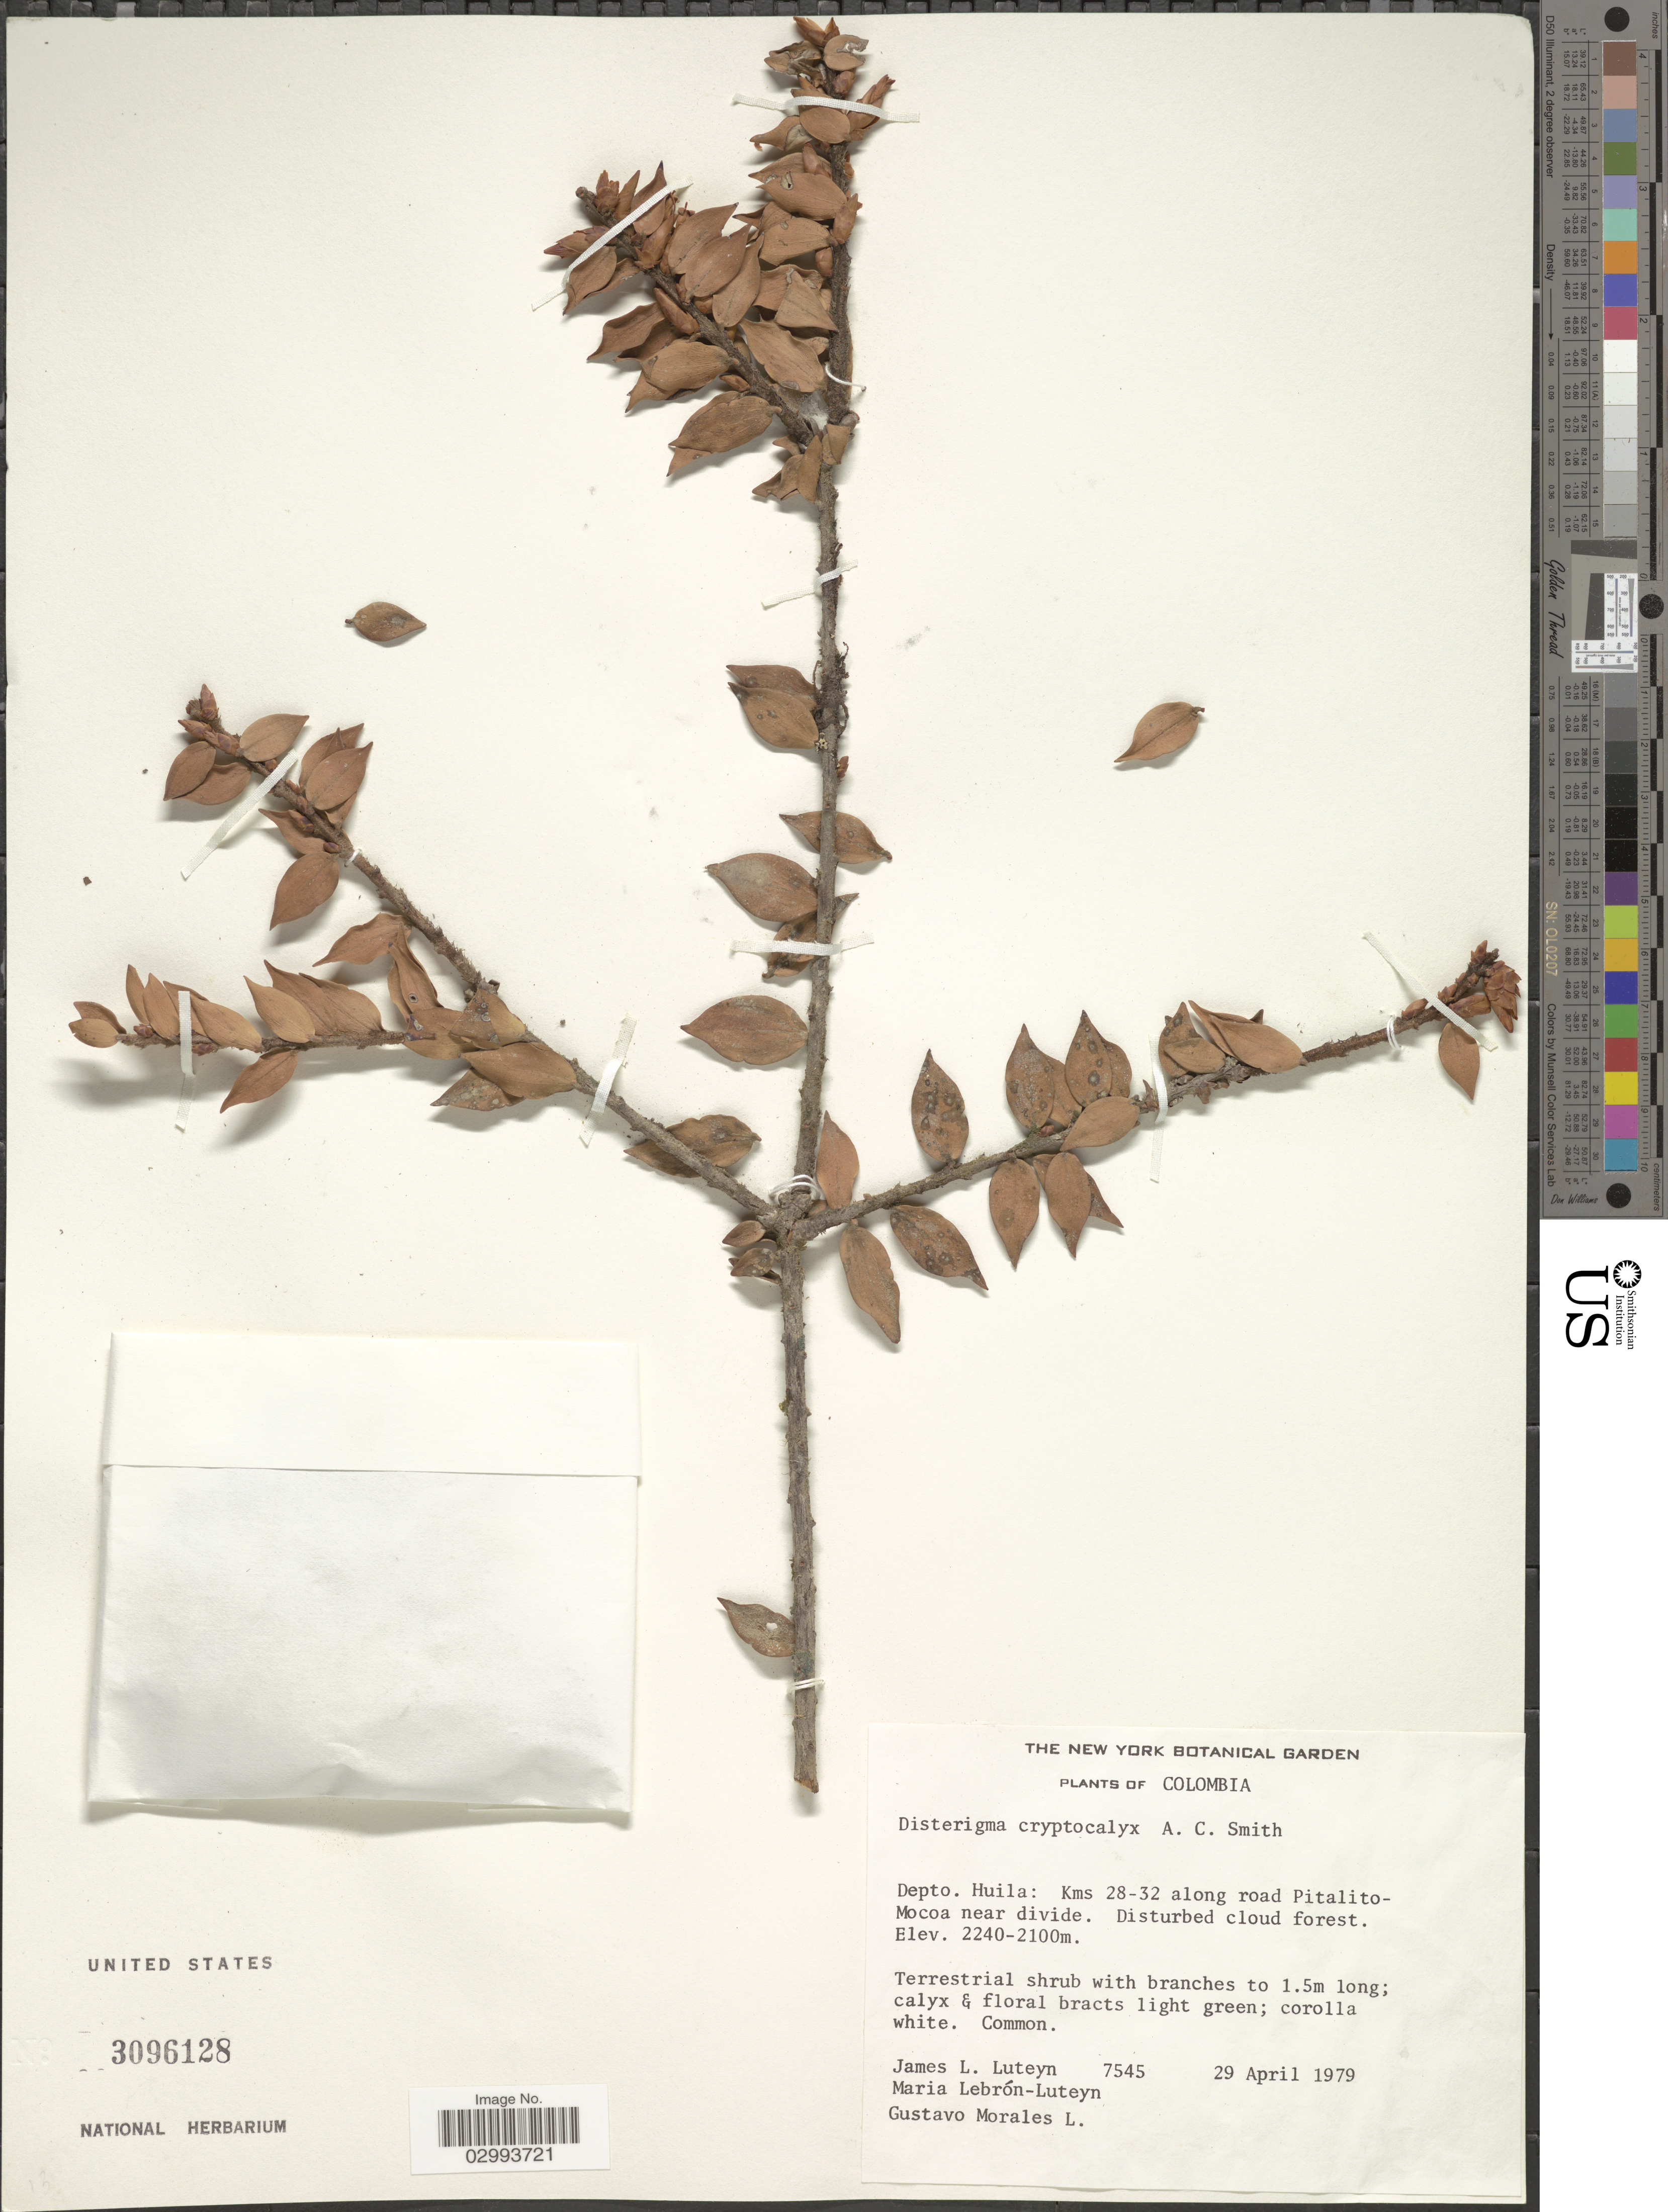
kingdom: Plantae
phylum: Tracheophyta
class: Magnoliopsida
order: Ericales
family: Ericaceae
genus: Disterigma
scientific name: Disterigma cryptocalyx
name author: A.C. Sm.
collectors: J. L. Luteyn, M. L. Lebrón-Luteyn & G. Morales L.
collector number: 7545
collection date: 1979-04-29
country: Colombia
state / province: Huila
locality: Depto. Huila: Kms 28-32 along road Pitalito-Mocoa near divide.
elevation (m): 2100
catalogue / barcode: US 3096128